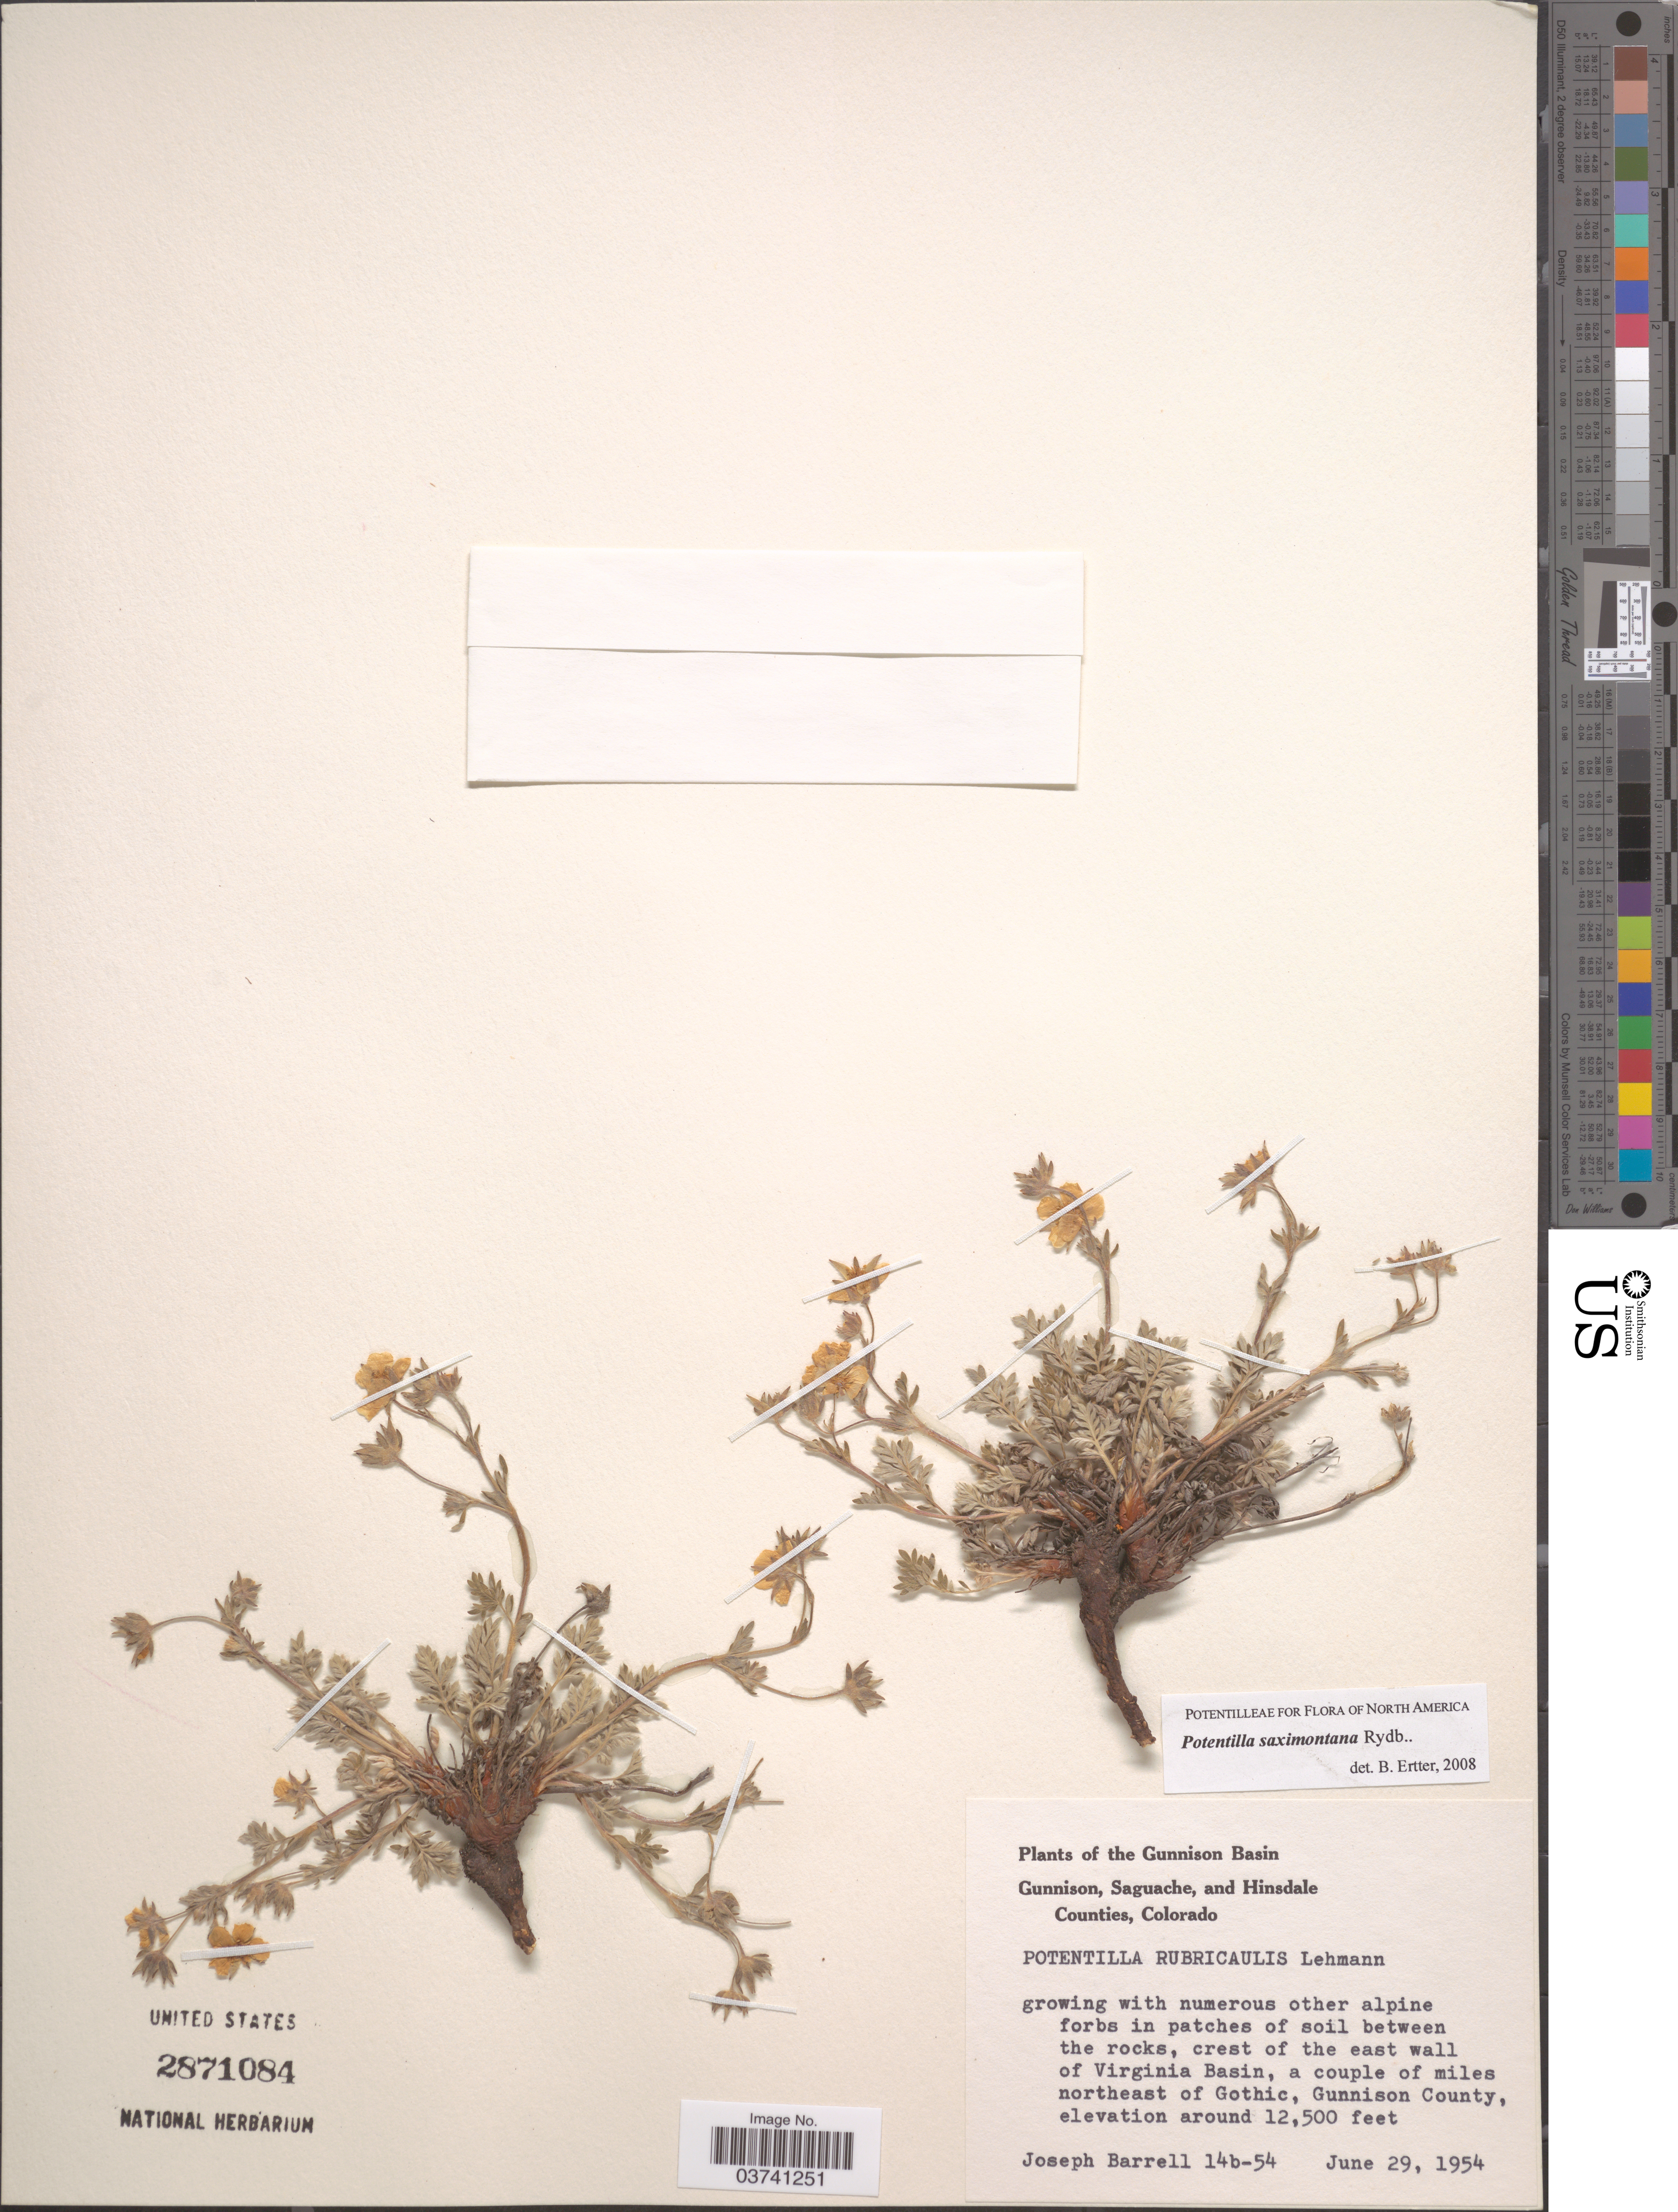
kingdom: Plantae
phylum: Tracheophyta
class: Magnoliopsida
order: Rosales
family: Rosaceae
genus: Potentilla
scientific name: Potentilla saximontana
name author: Rydb.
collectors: J. Barrell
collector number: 14b-54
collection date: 1954-06-29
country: United States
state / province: Colorado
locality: Gunnison Basin. Crest of the east wall of Virginia Basin, a couple of miles northeast of Gothic, Gunnison County.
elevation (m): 3810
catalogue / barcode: US 2871084